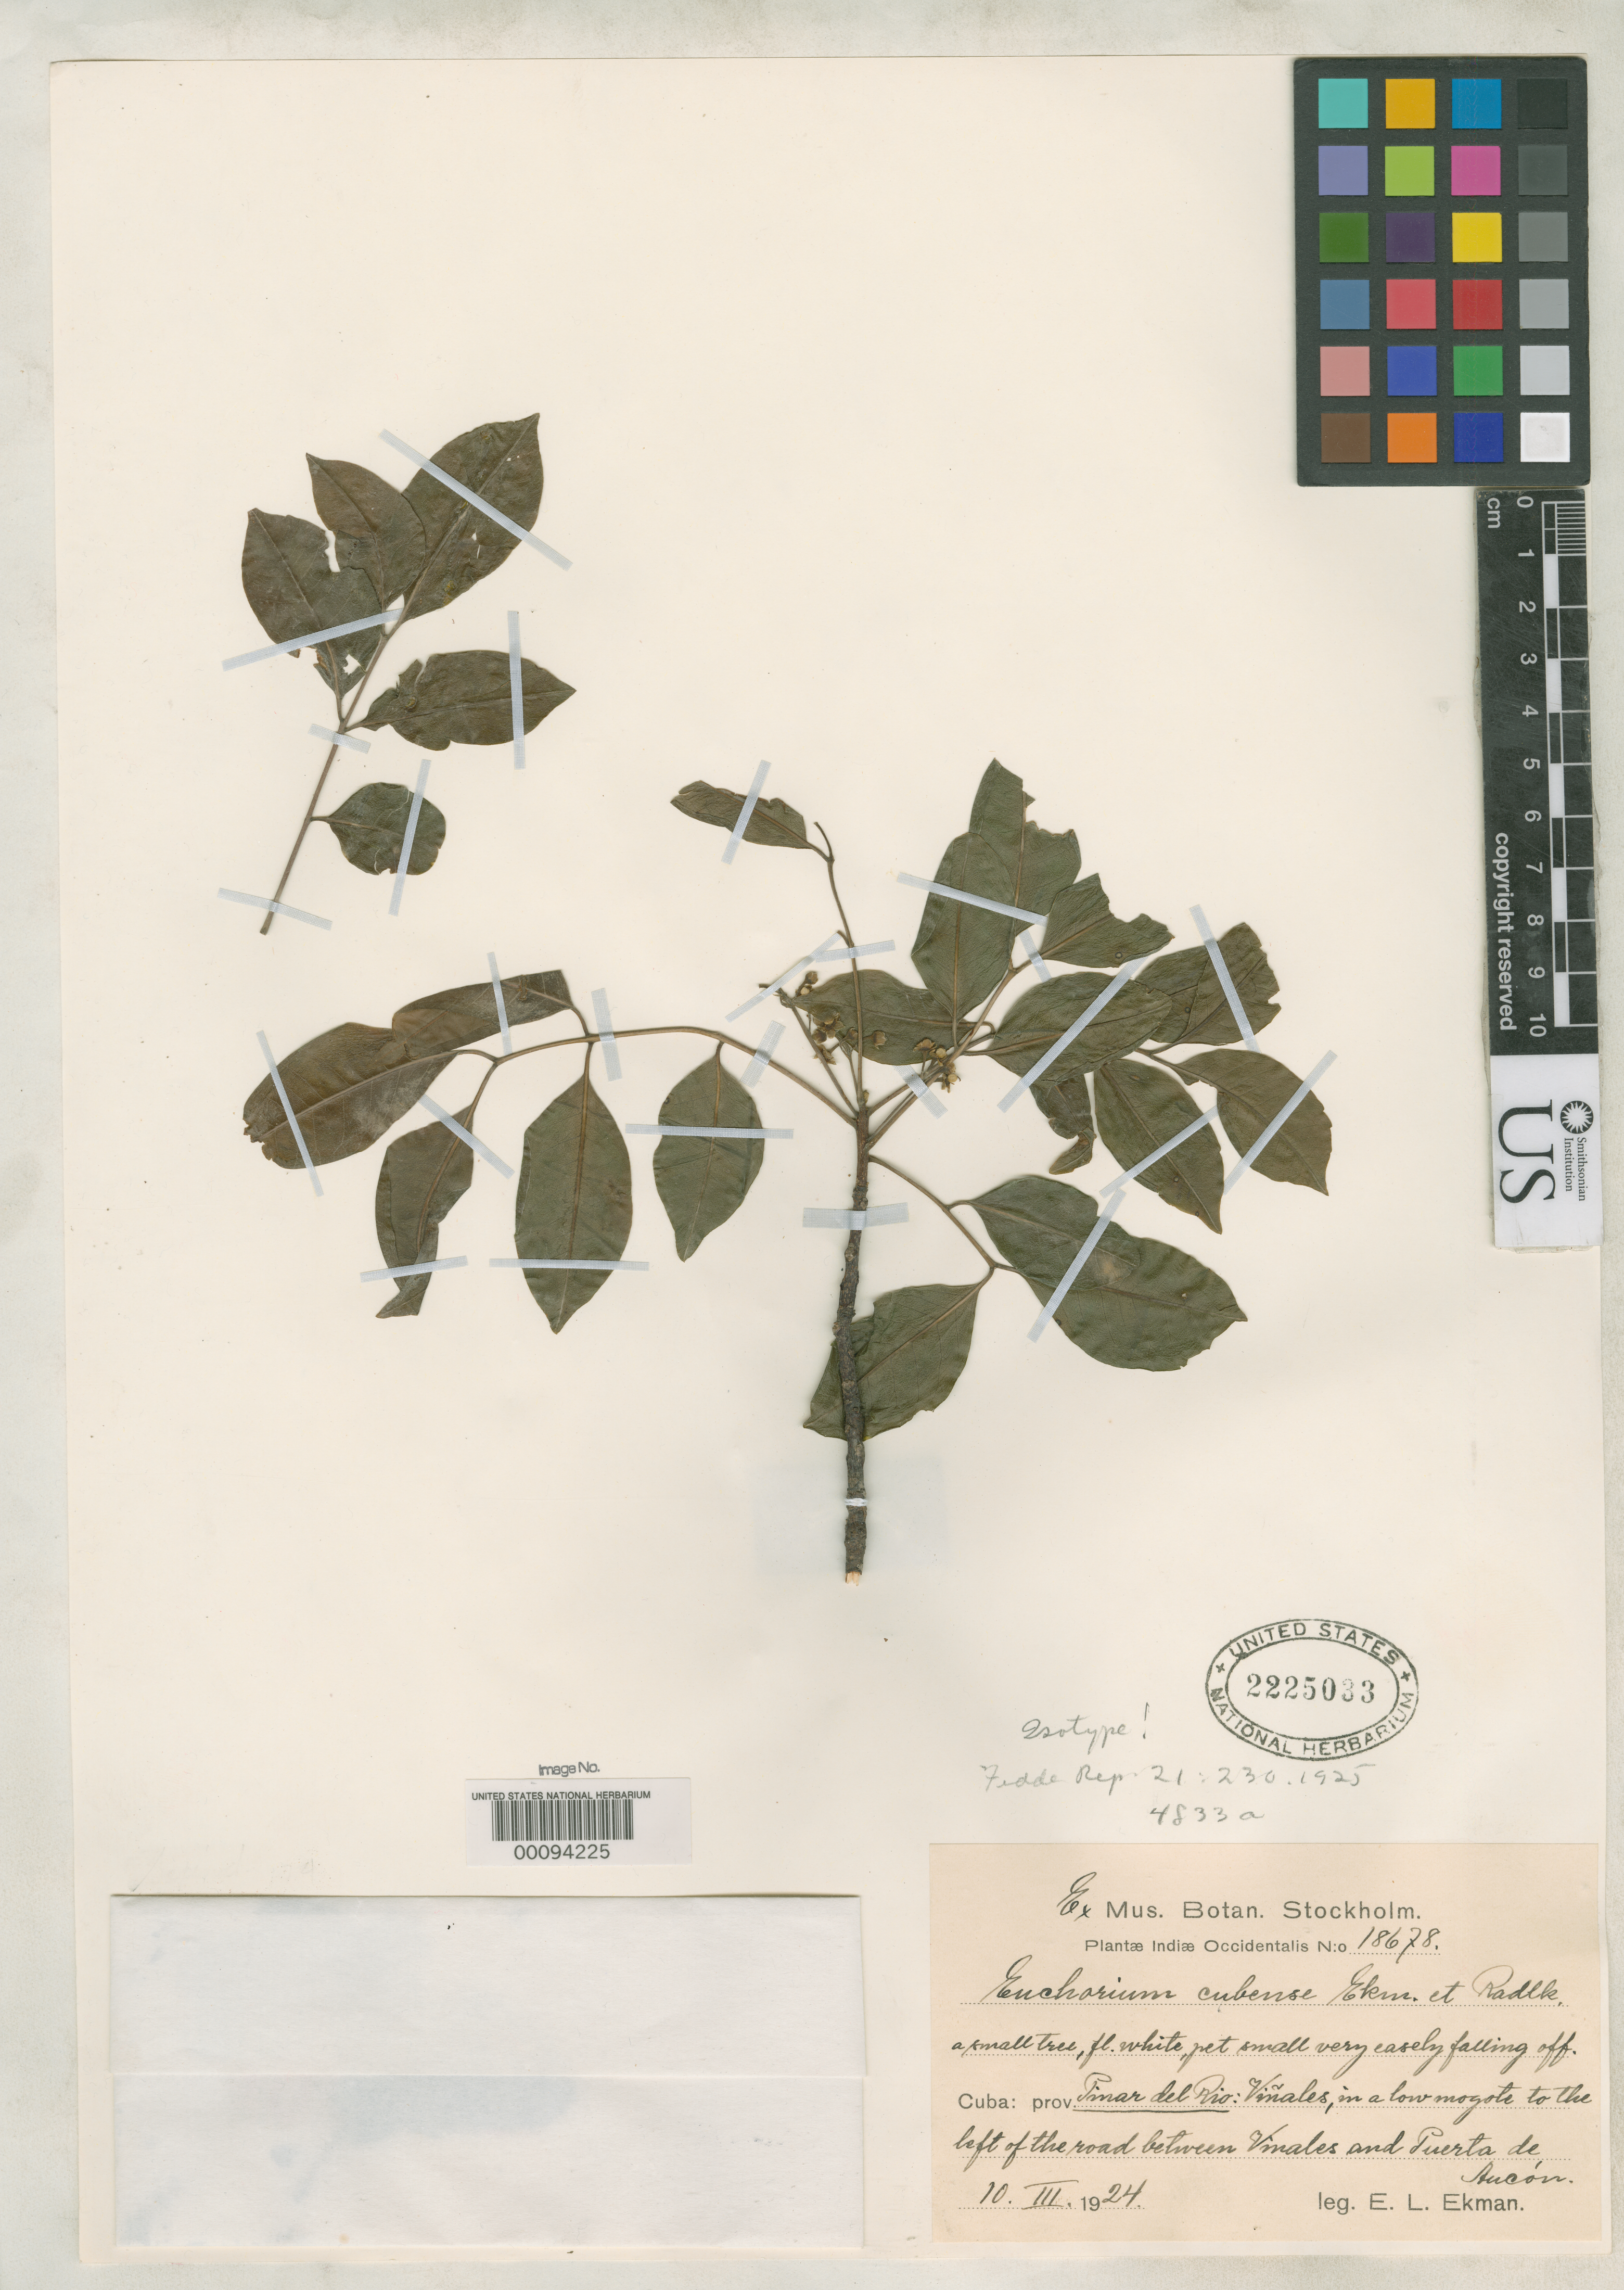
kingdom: Plantae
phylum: Tracheophyta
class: Magnoliopsida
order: Sapindales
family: Sapindaceae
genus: Euchorium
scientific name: Euchorium cubense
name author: Ekman & Radlk.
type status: Isotype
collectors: E. L. Ekman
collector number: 18678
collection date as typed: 10 Mar 1924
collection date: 1924-03-10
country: Cuba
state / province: Pinar del Río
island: Greater Antilles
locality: Vinales, left of road between Vinales & Puerta de Ancon.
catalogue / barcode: US 2225033